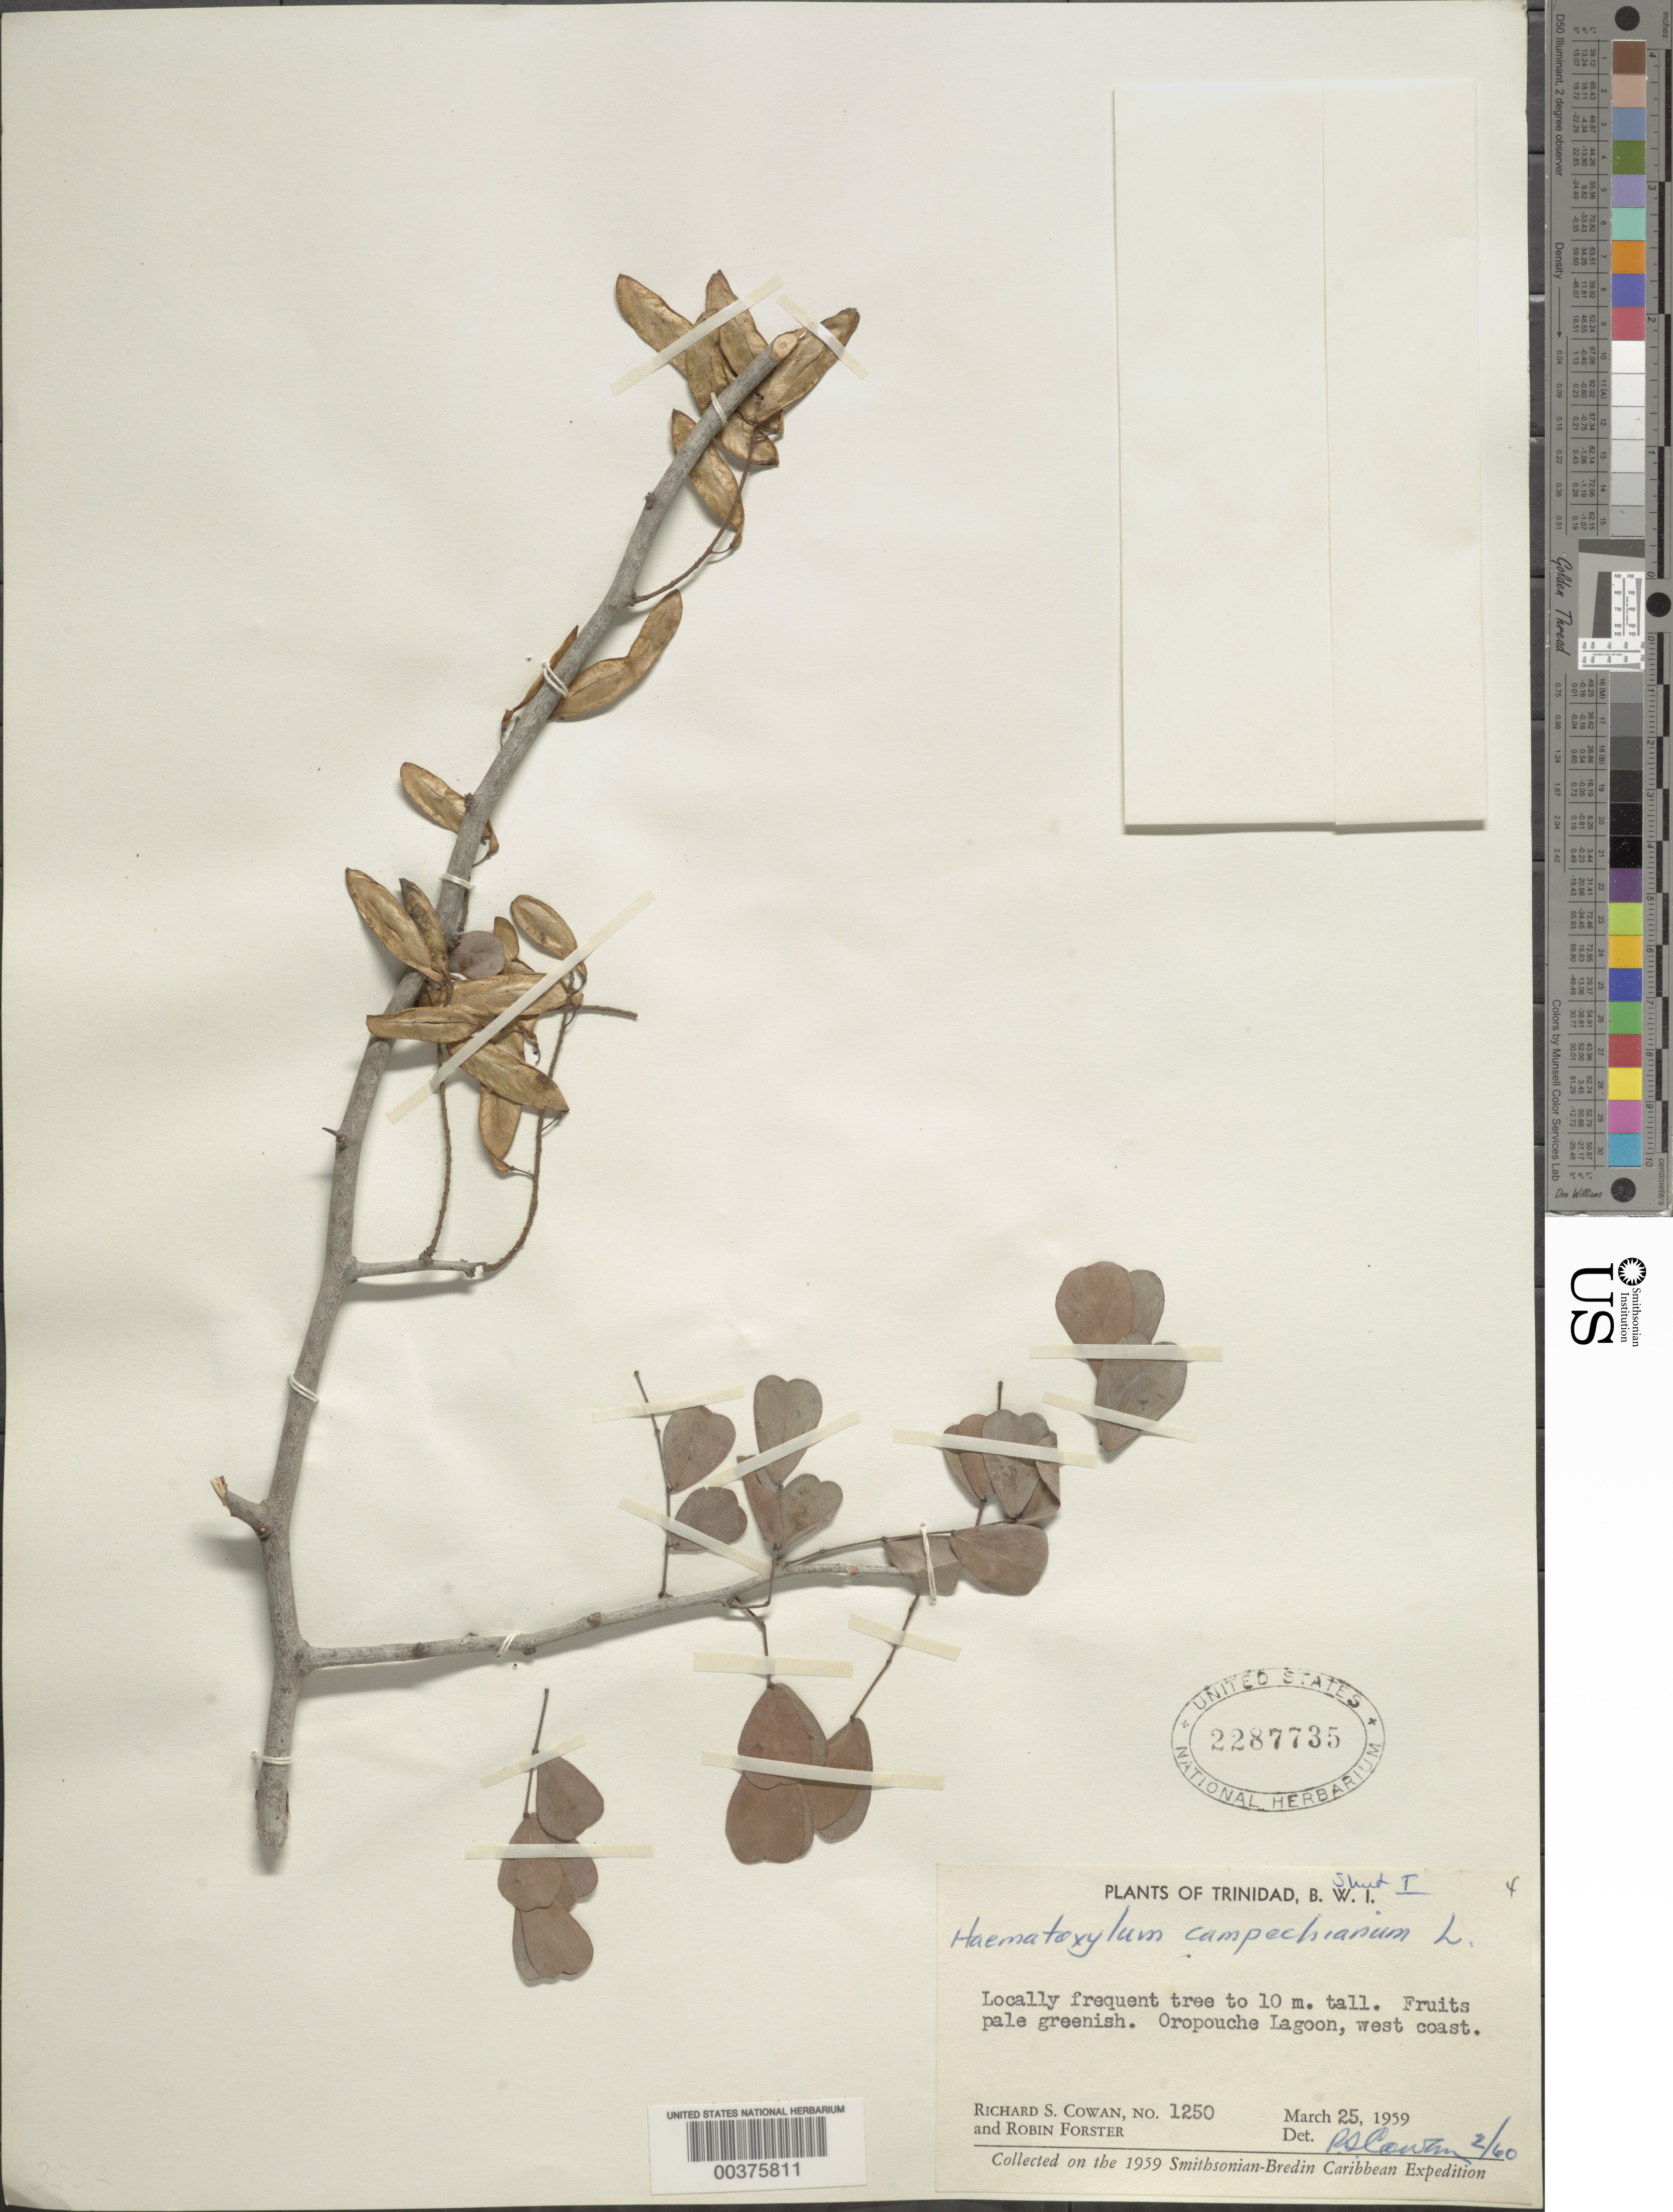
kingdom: Plantae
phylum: Tracheophyta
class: Magnoliopsida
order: Fabales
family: Fabaceae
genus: Haematoxylum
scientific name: Haematoxylum campechianum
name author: L.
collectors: R. S. Cowan & R. Forster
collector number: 1250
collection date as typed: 25 Mar 1959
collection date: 1959-03-25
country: Trinidad and Tobago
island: Trinidad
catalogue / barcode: US 2287735